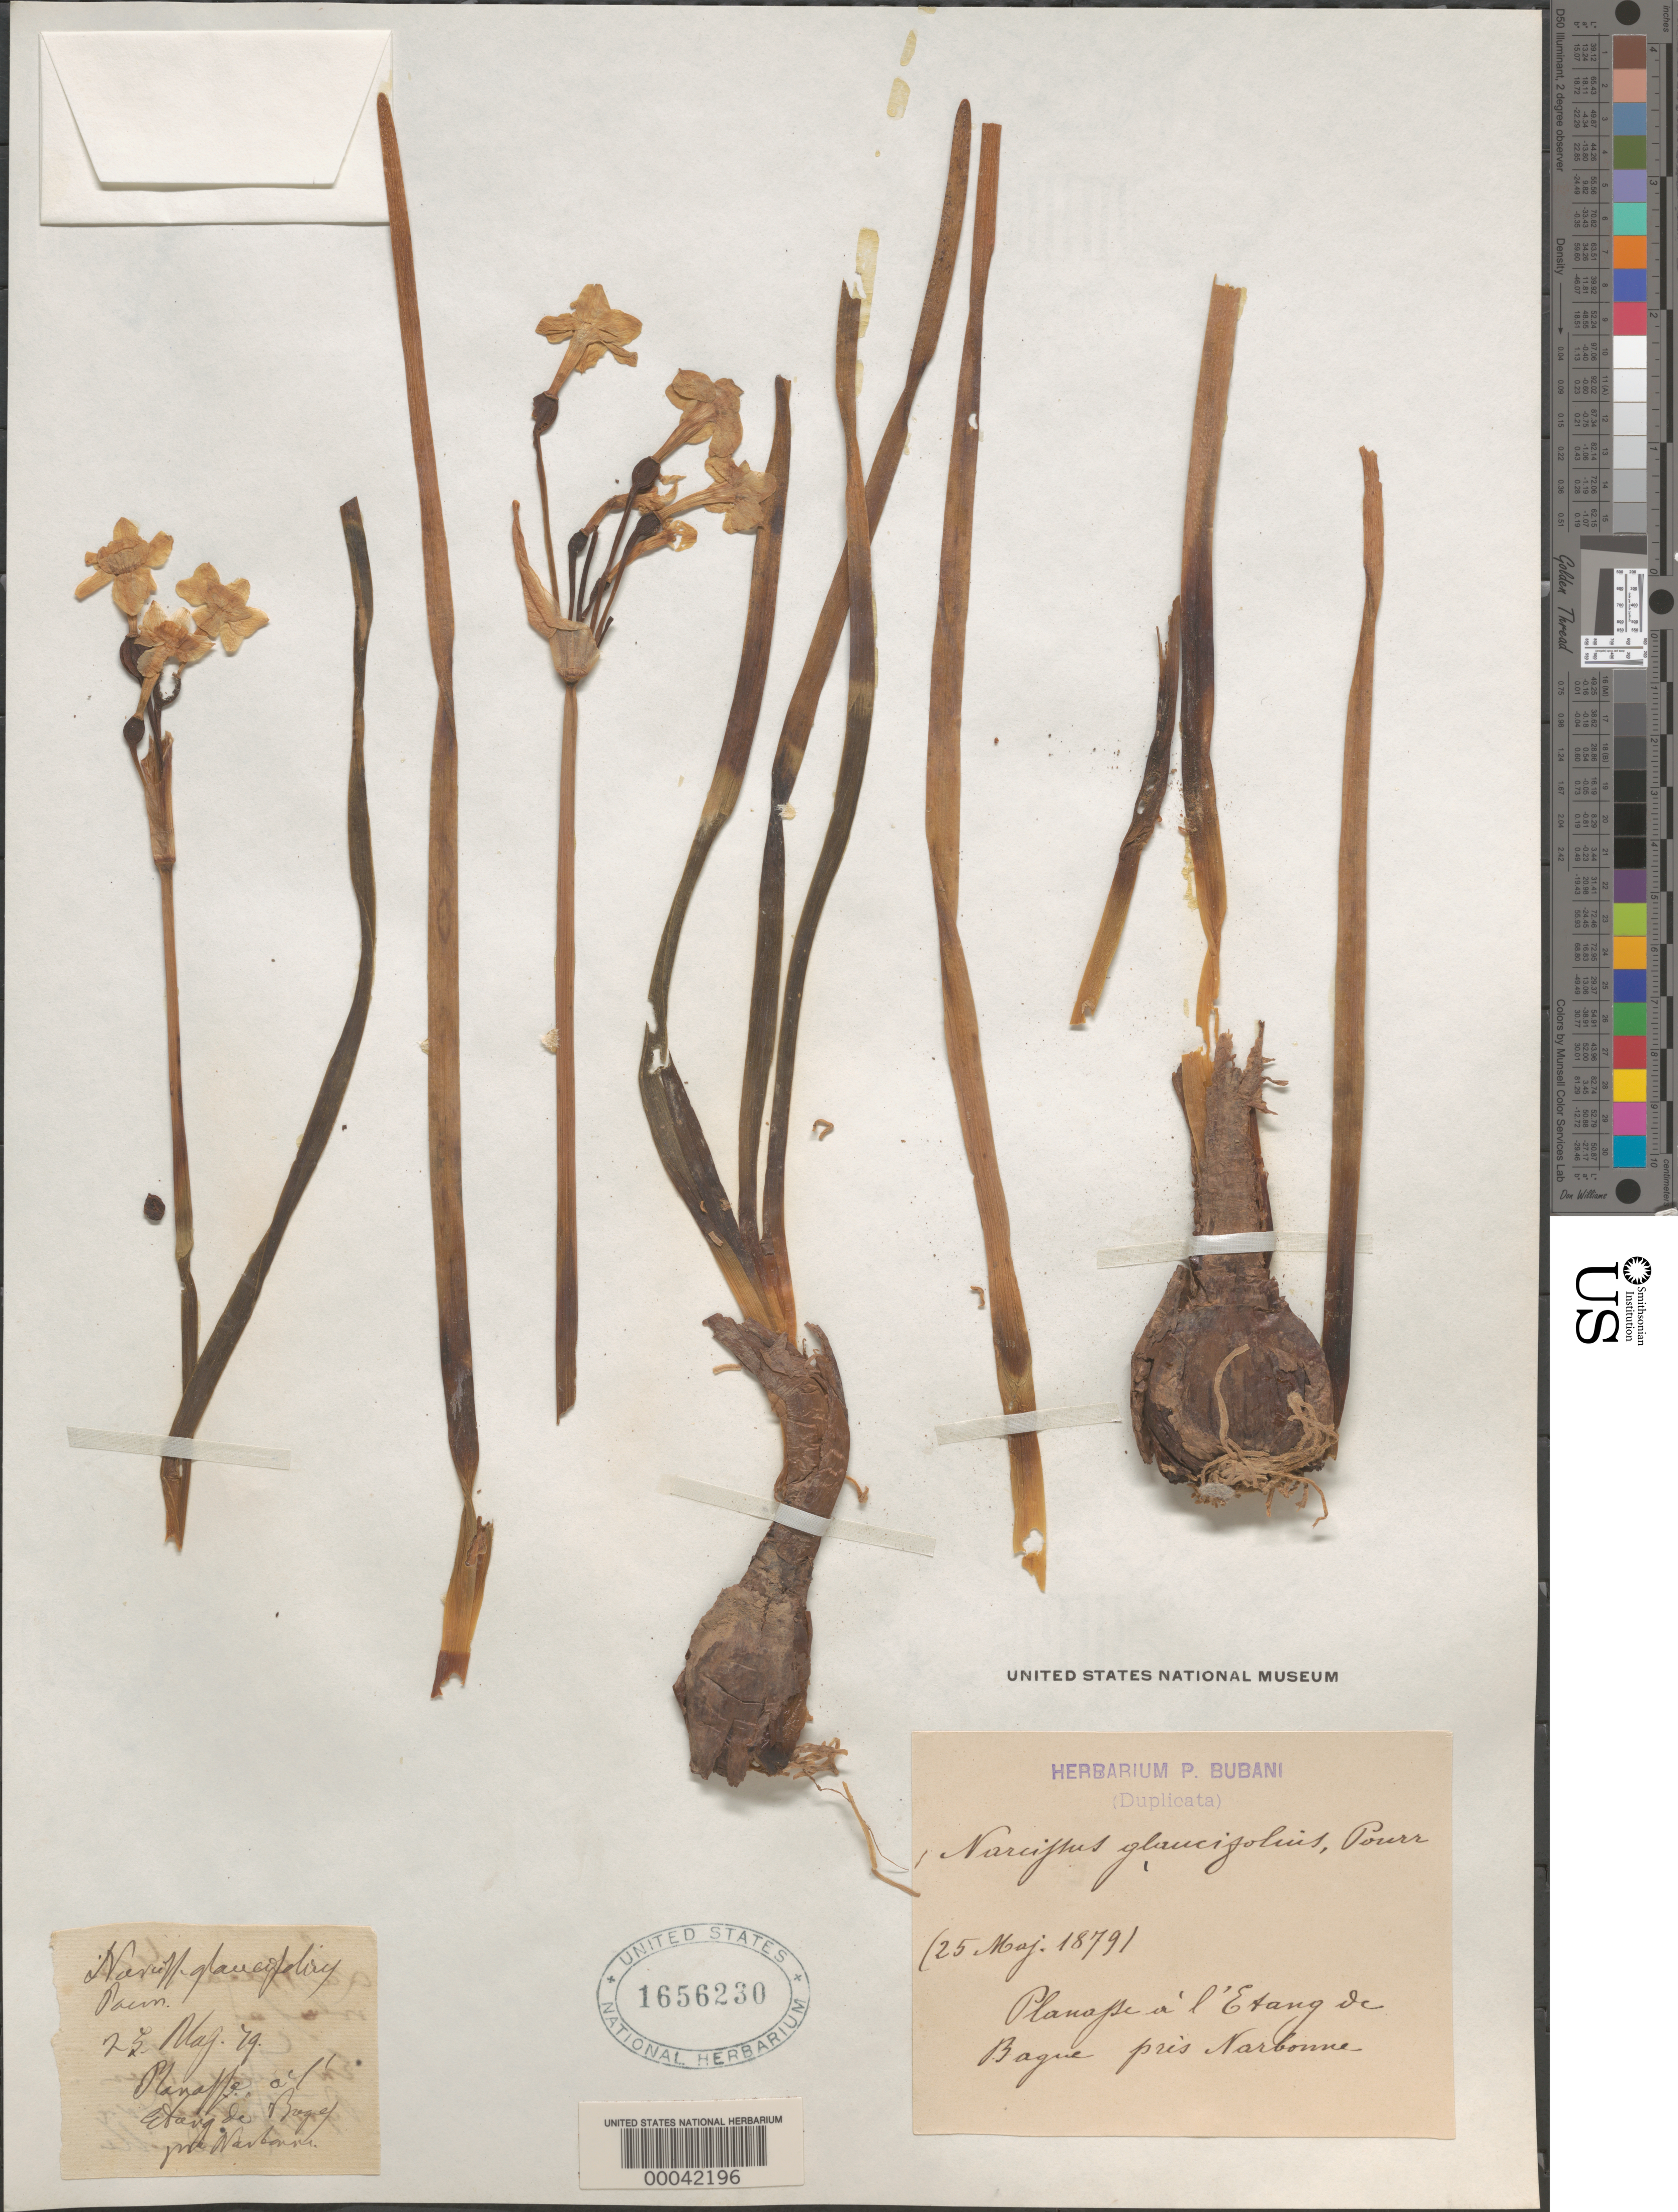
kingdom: Plantae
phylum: Tracheophyta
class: Liliopsida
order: Asparagales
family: Amaryllidaceae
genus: Narcissus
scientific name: Narcissus glauciflorus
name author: Pourr.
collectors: P. Bubani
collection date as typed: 25 May 1879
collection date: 1879-05-25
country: France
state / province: Occitanie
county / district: Aude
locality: Planope a'l'etang de bague near narbonne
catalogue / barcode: US 1656230